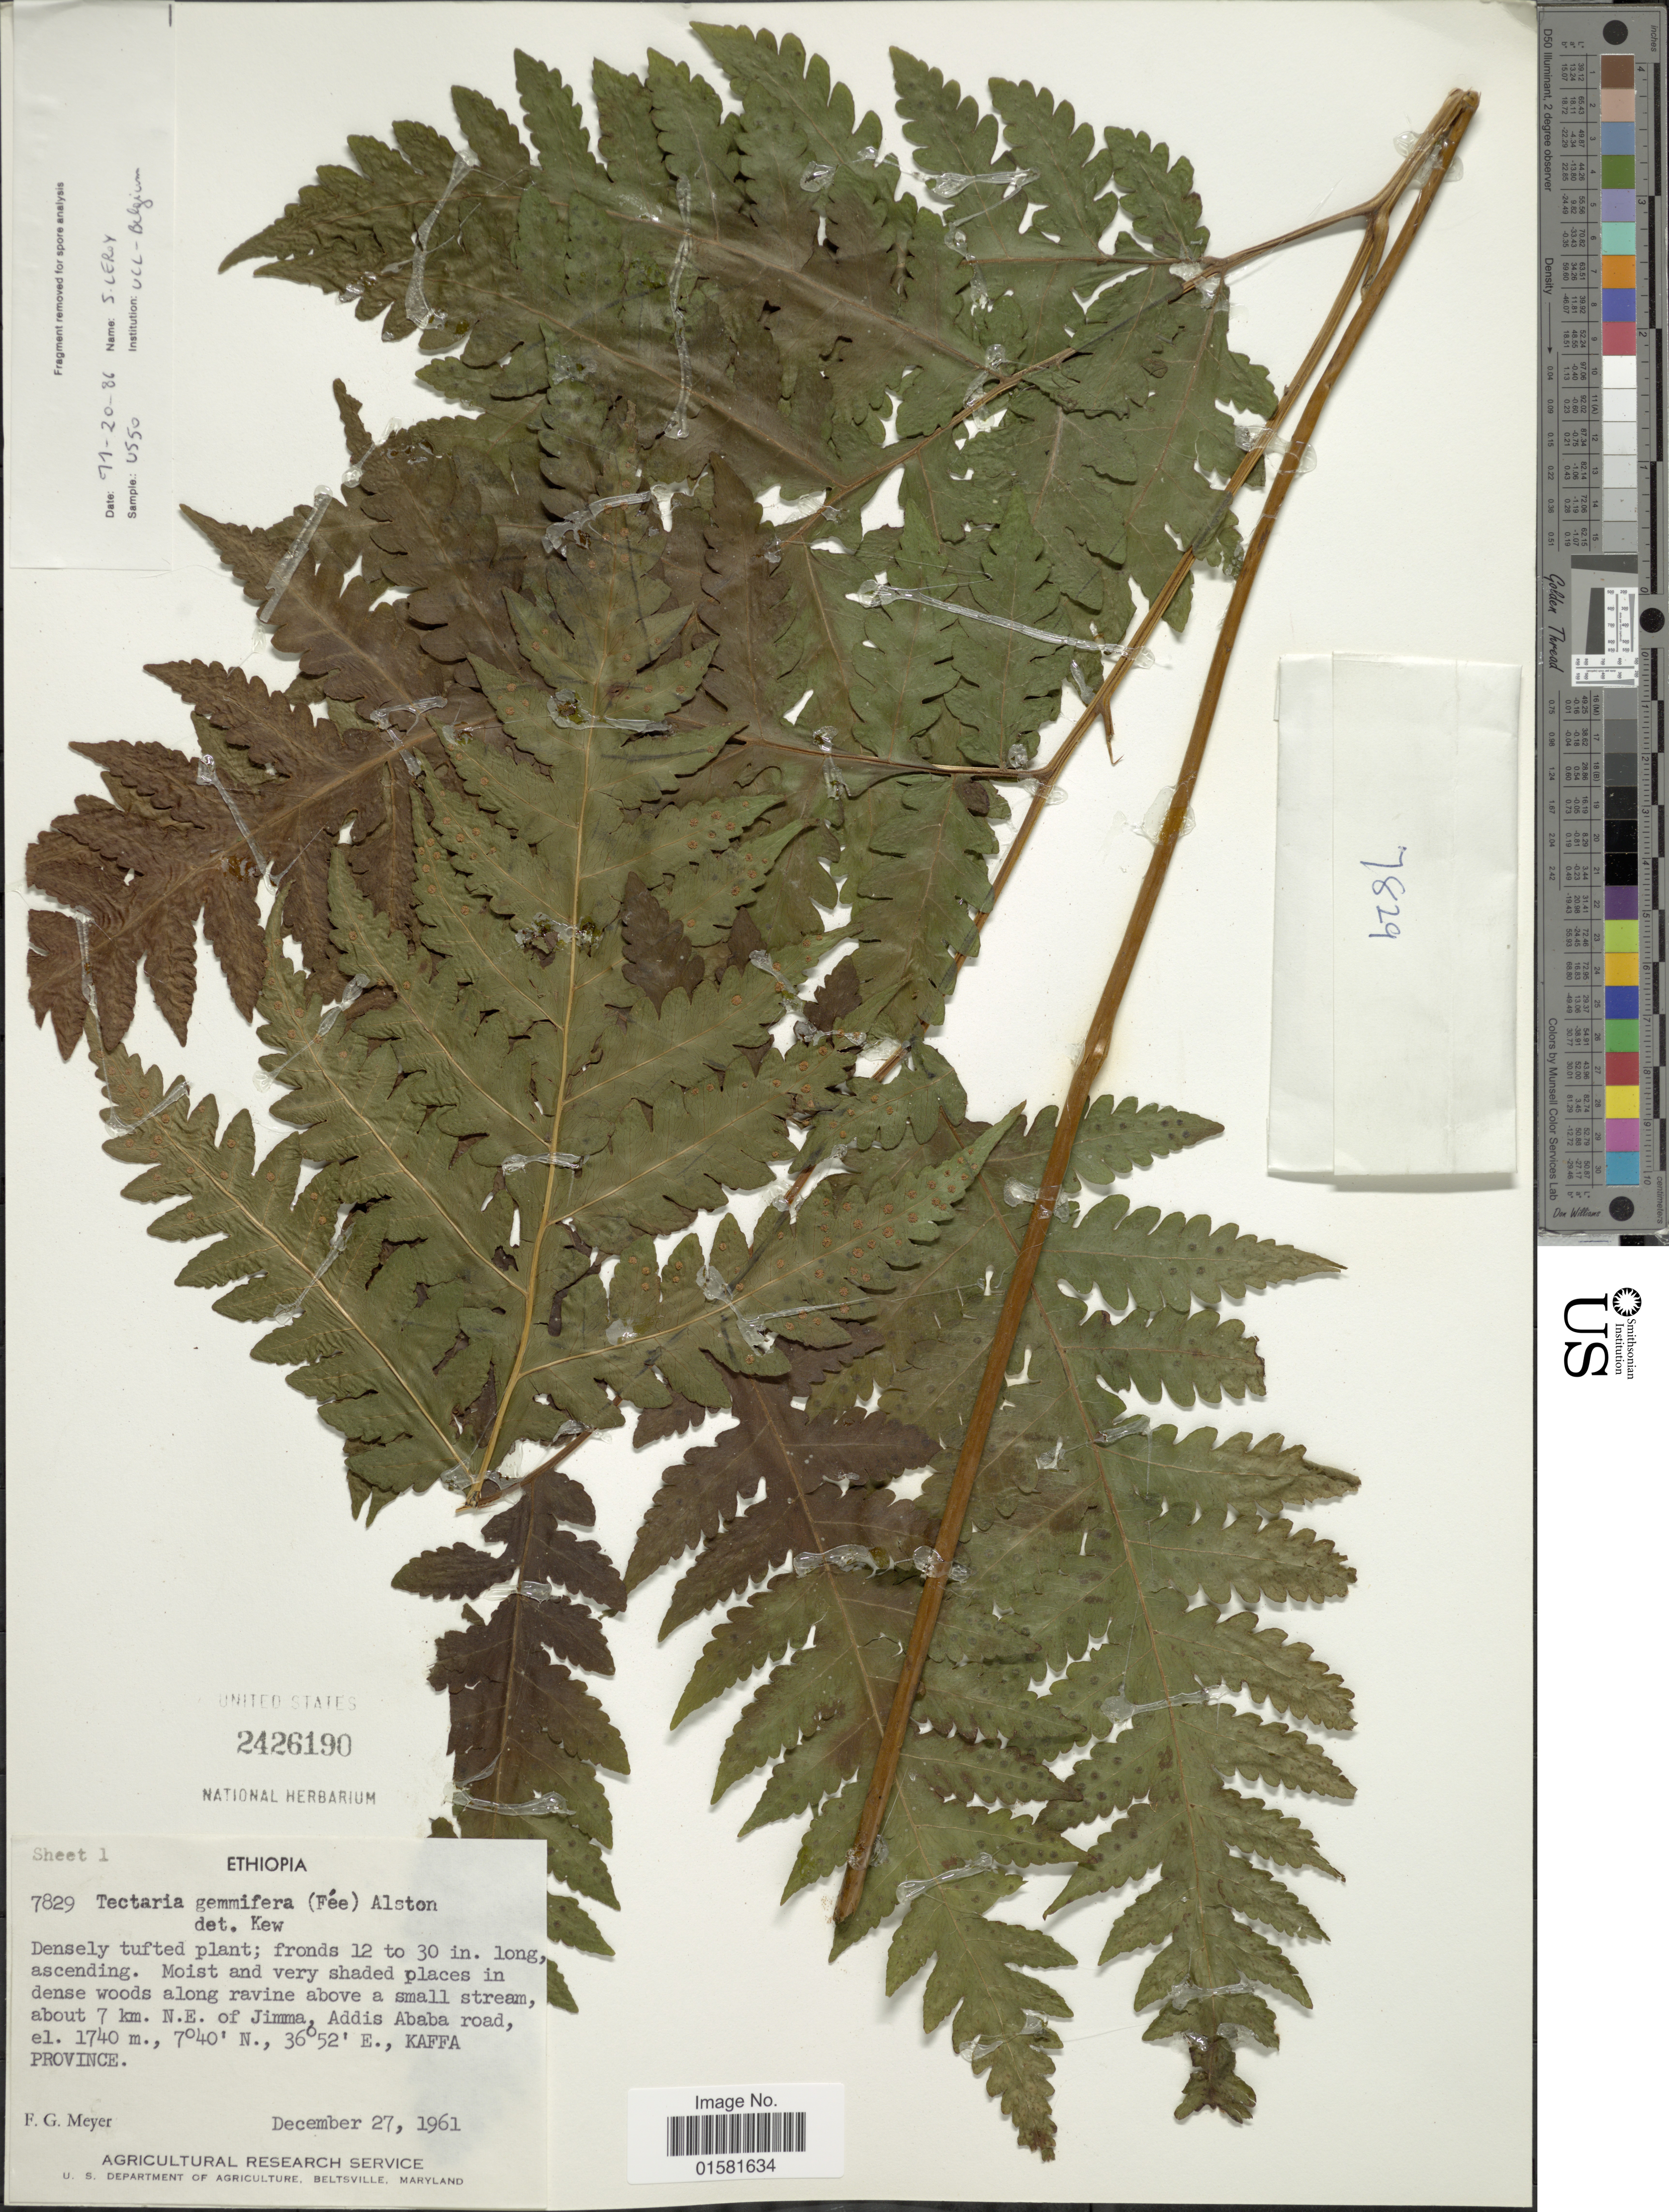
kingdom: Plantae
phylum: Tracheophyta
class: Polypodiopsida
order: Polypodiales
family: Tectariaceae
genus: Tectaria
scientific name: Tectaria gemmifera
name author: (Fée) Alston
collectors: F. G. Meyer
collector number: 7829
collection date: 1961-12-27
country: Ethiopia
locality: Ethiopia, about 7 km. N. E. of Jimma, Addis Ababa road, Kaffa Province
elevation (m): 1740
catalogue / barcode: US 2426190